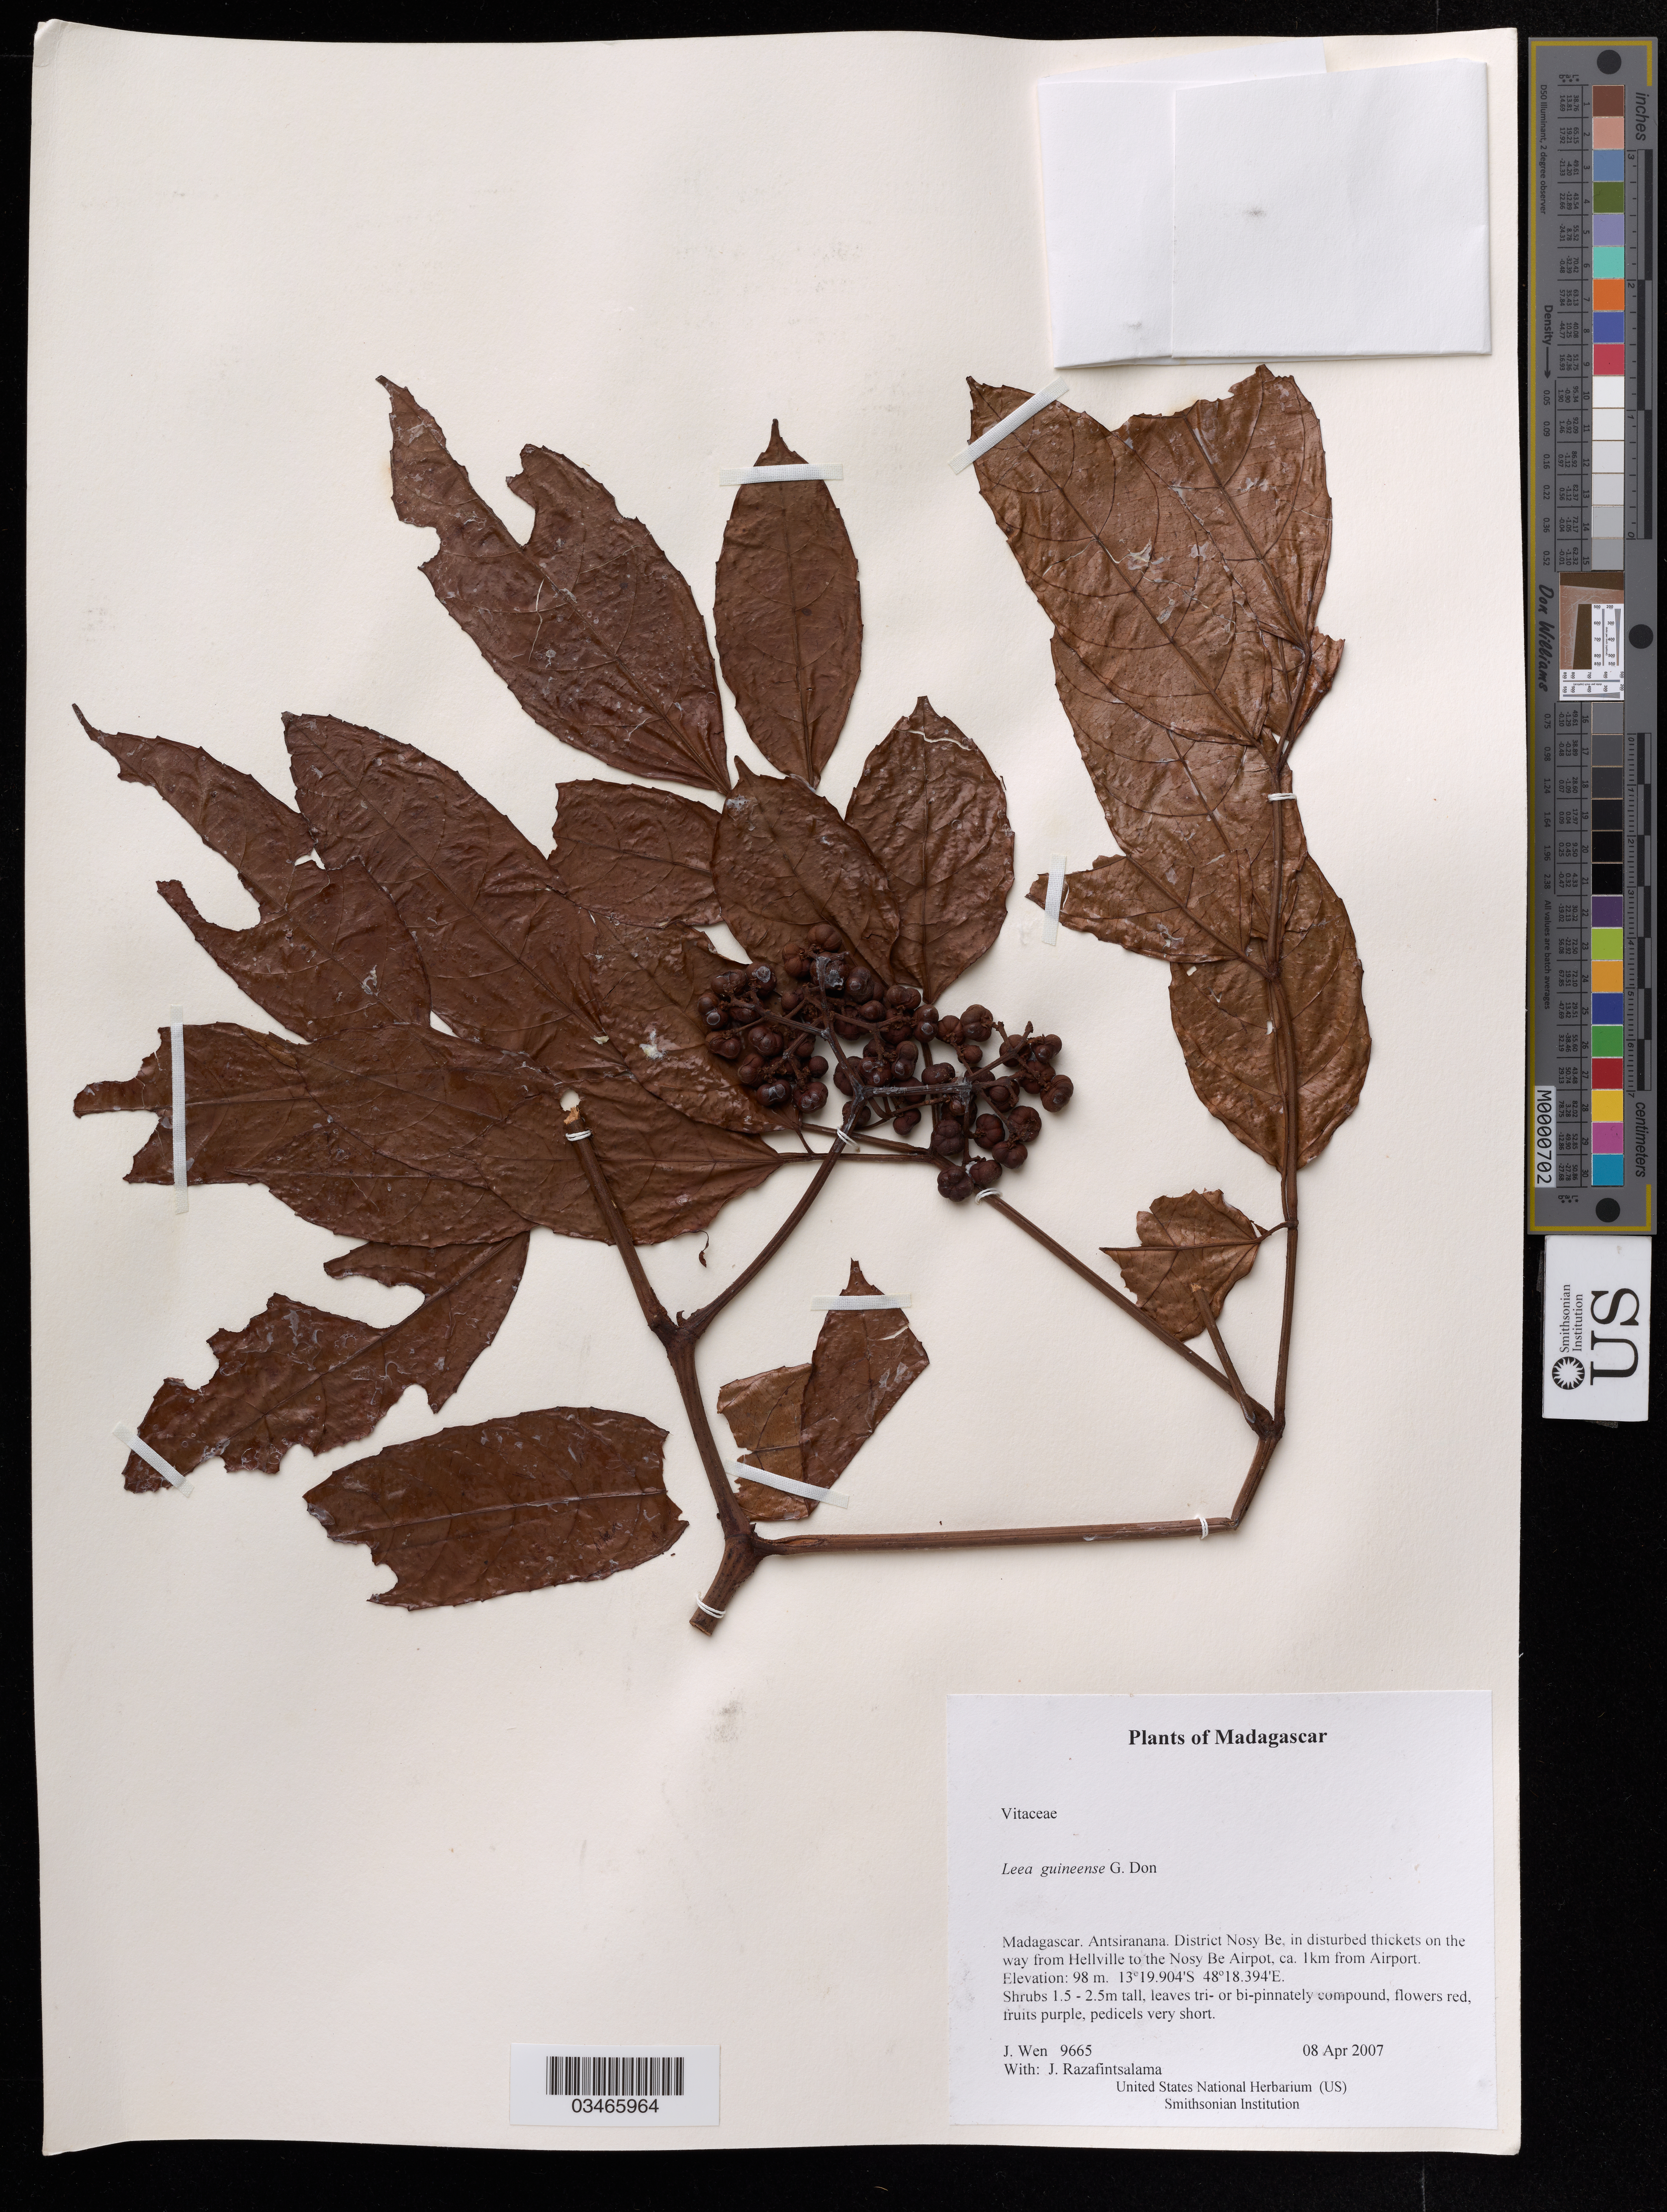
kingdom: Plantae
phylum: Tracheophyta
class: Magnoliopsida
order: Vitales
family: Vitaceae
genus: Leea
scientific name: Leea guineensis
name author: G. Don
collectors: J. Wen & J. Razafintsalama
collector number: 9665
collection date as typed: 08 Apr 2007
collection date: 2007-04-08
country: Madagascar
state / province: Diana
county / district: Nosy Be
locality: District Nosy Be, in disturbed thickets on the way from Hellville to the Nosy Be Airport, ca. 1 km from Airport.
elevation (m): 98